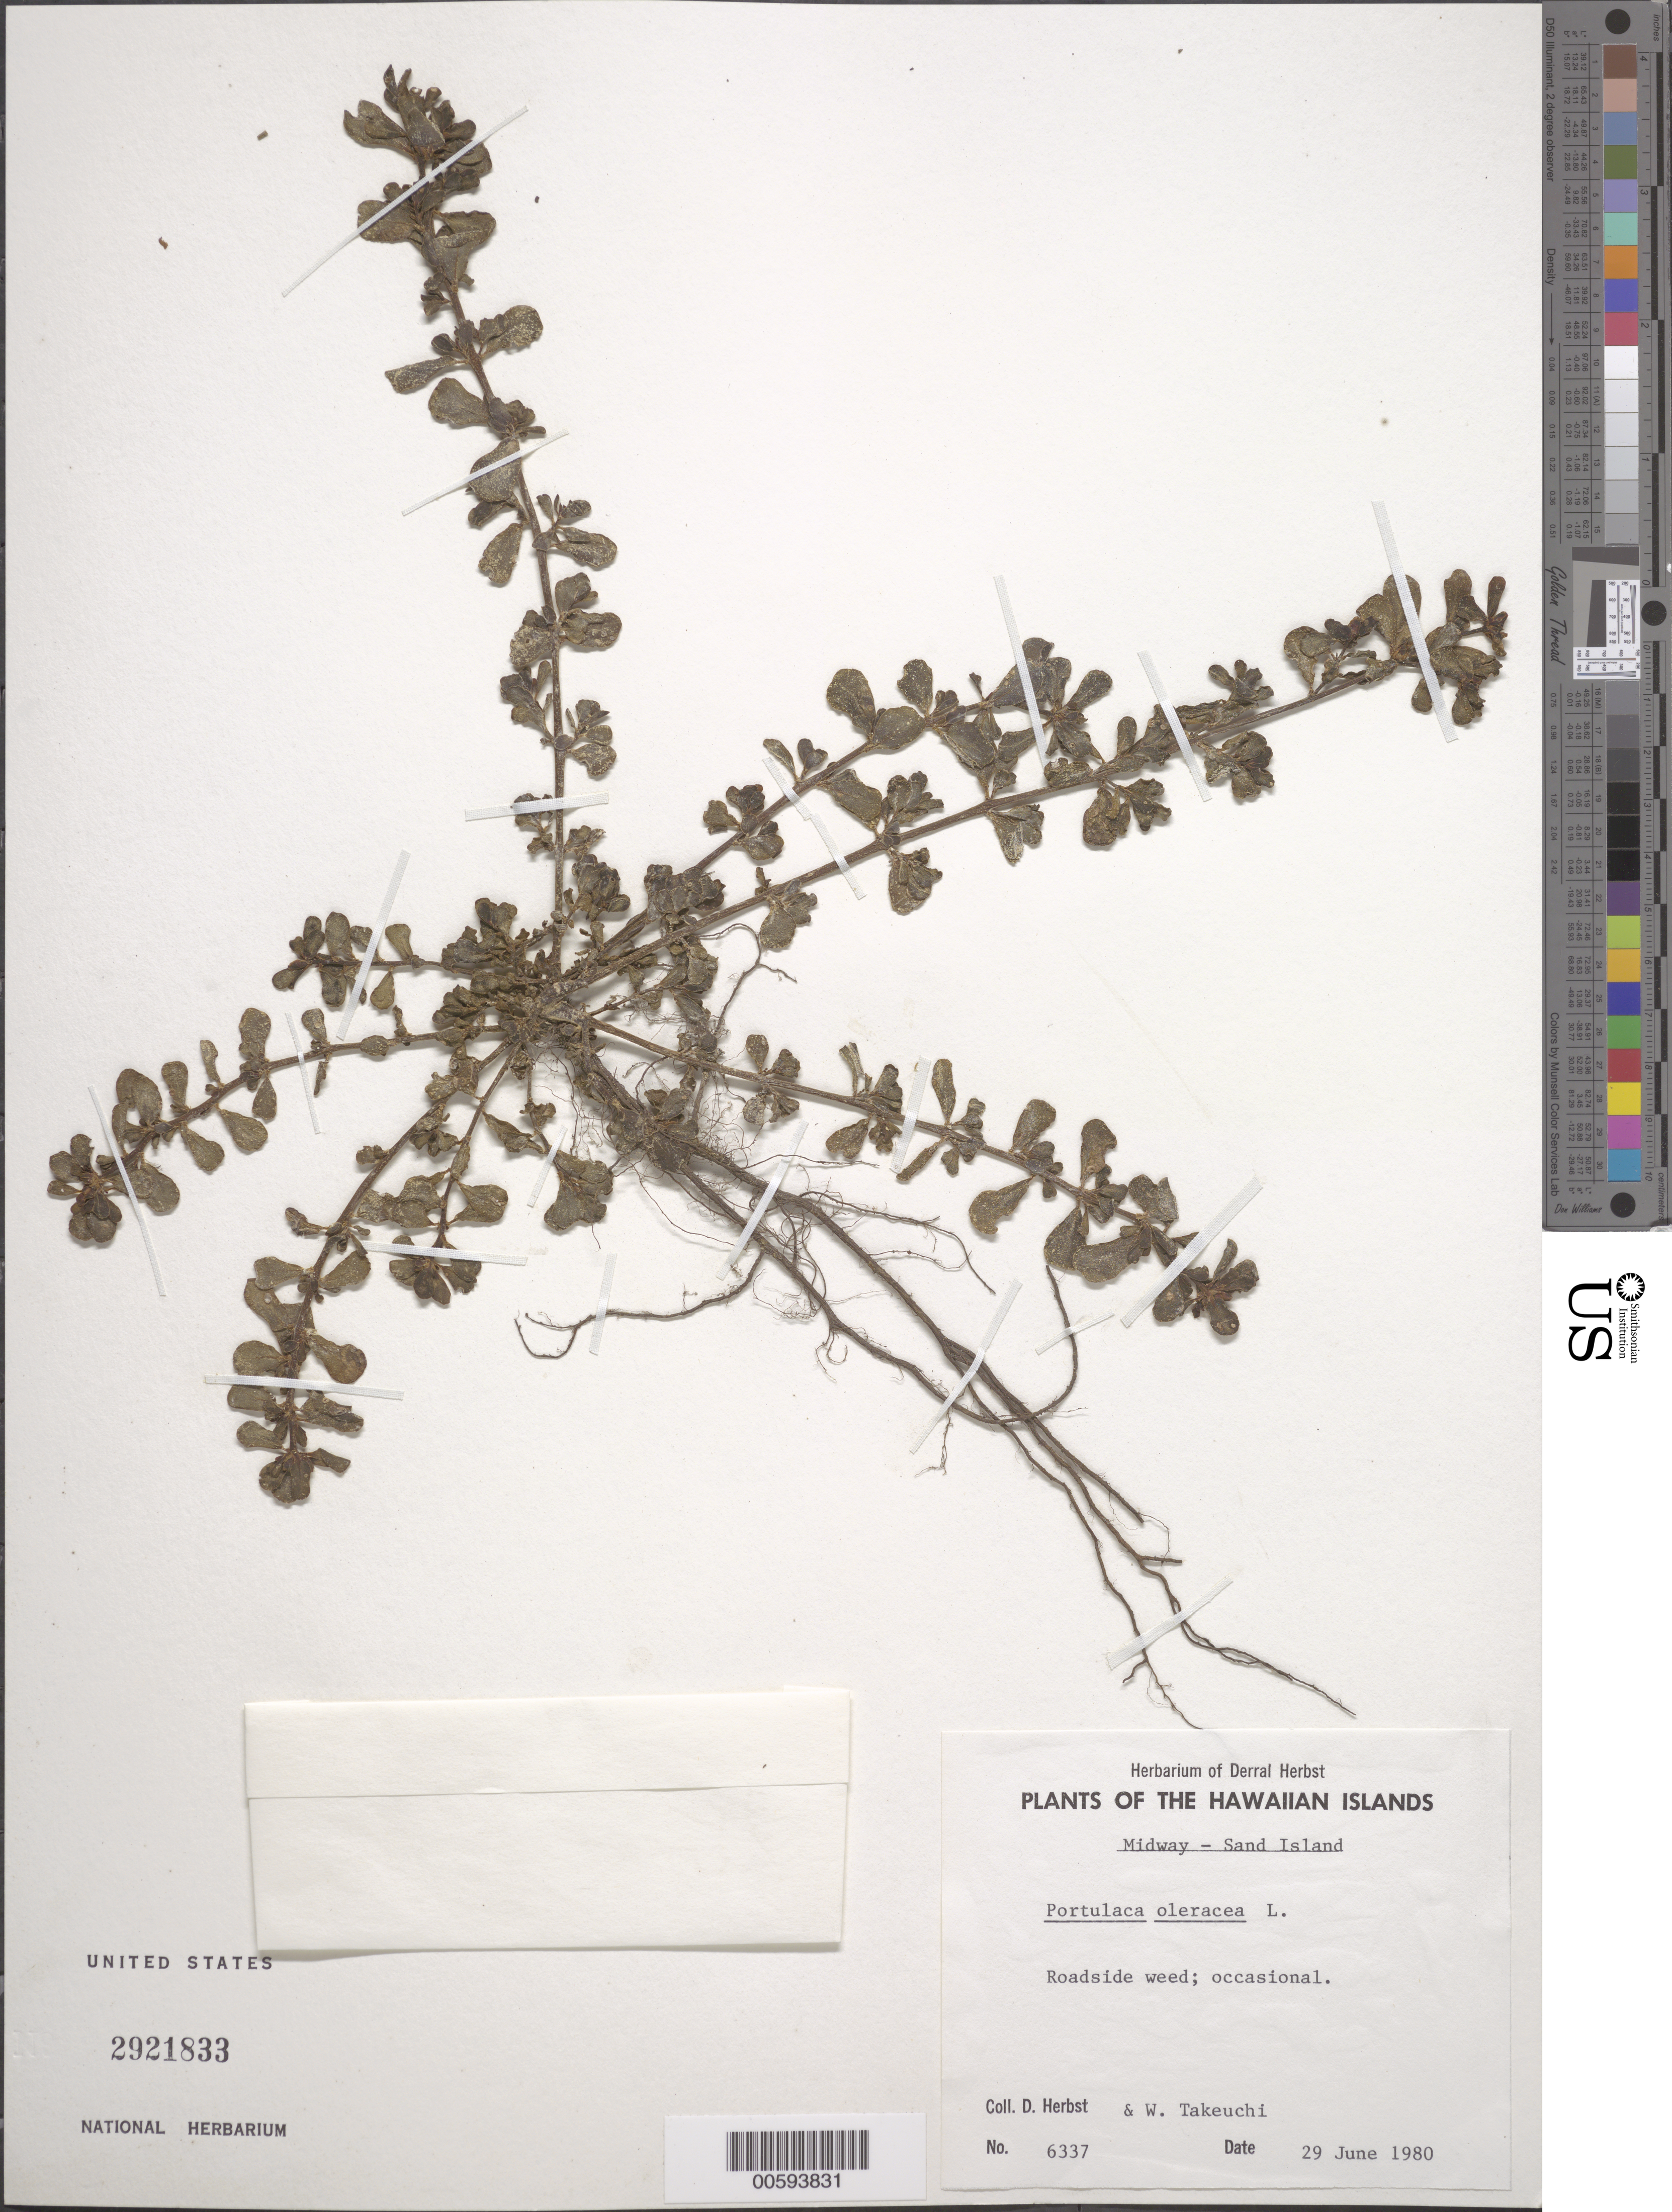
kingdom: Plantae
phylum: Tracheophyta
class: Magnoliopsida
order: Caryophyllales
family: Portulacaceae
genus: Portulaca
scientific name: Portulaca oleracea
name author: L.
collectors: D. R. Herbst & W. N. Takeuchi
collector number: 6337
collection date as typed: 29 Jun 1980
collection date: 1980-06-29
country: U.S. Administered Pacific Islands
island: Midway Atoll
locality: Sand Islet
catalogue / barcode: US 2921833